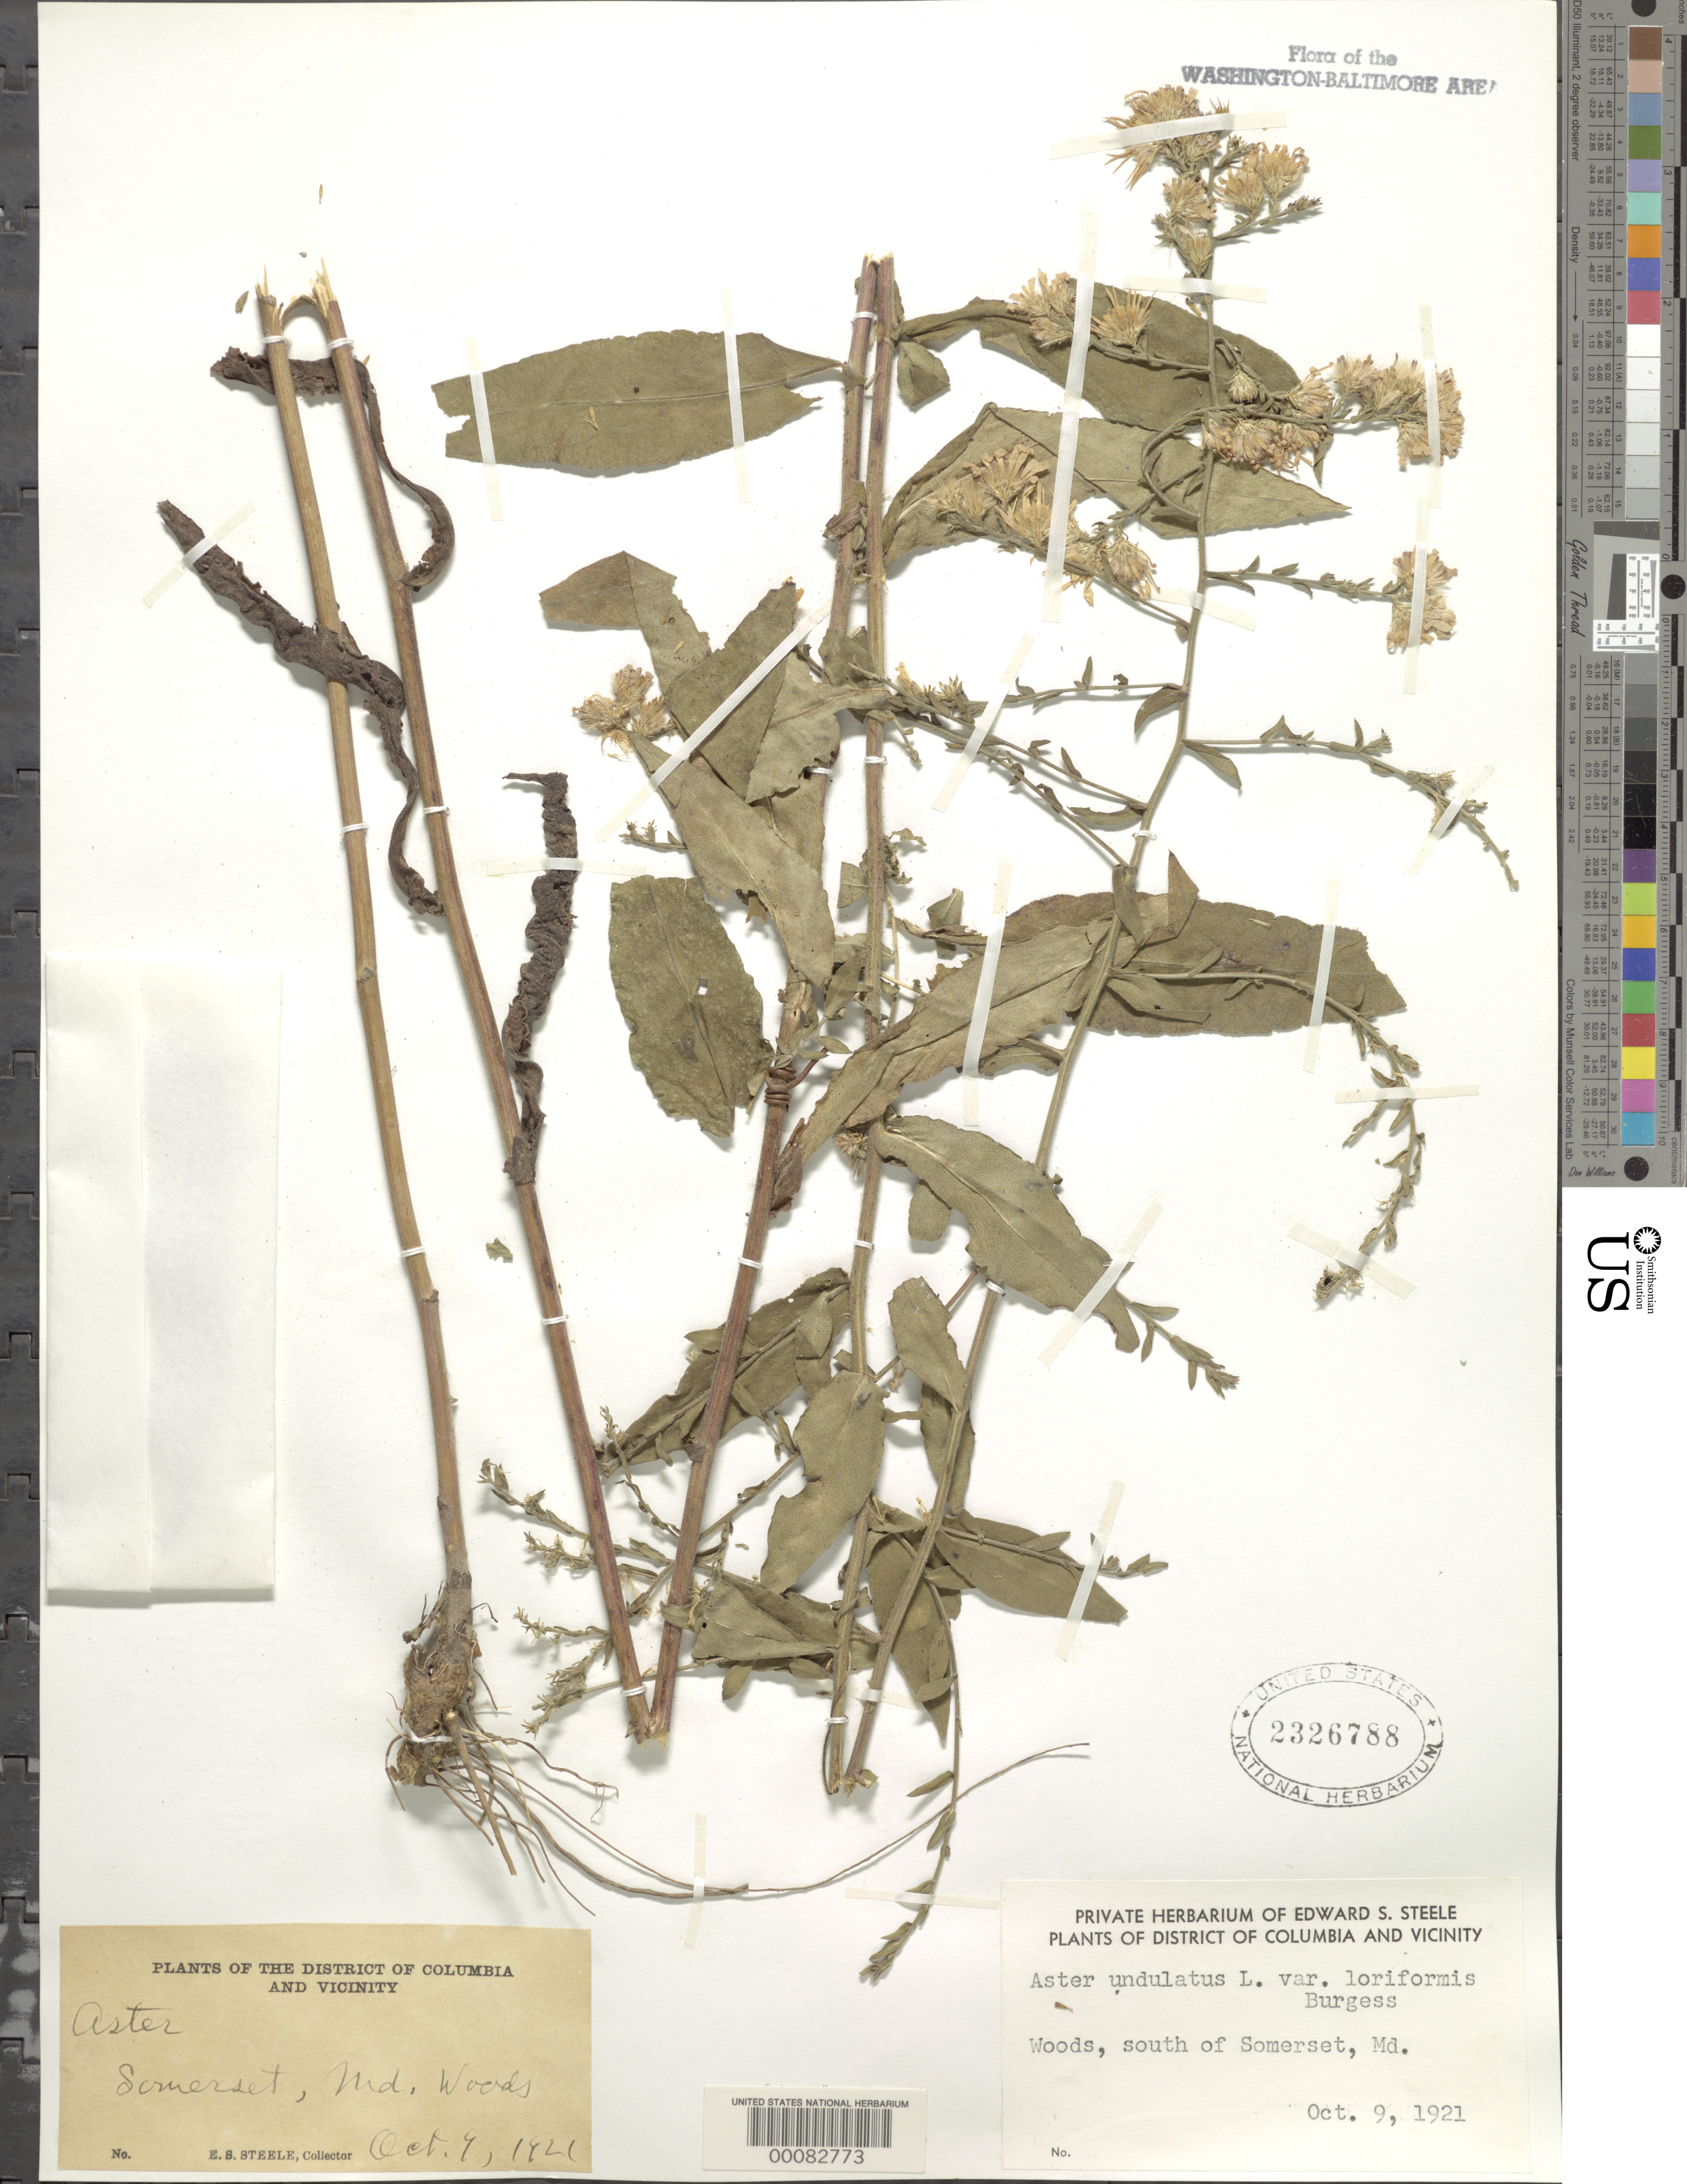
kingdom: Plantae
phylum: Tracheophyta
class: Magnoliopsida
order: Asterales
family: Asteraceae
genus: Symphyotrichum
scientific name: Symphyotrichum undulatum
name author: (L.) G.L. Nesom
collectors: E. Steele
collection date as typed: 09 Oct 1921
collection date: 1921-10-09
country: United States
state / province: Maryland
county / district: Montgomery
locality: South of Somerset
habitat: Woods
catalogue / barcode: US 2326788